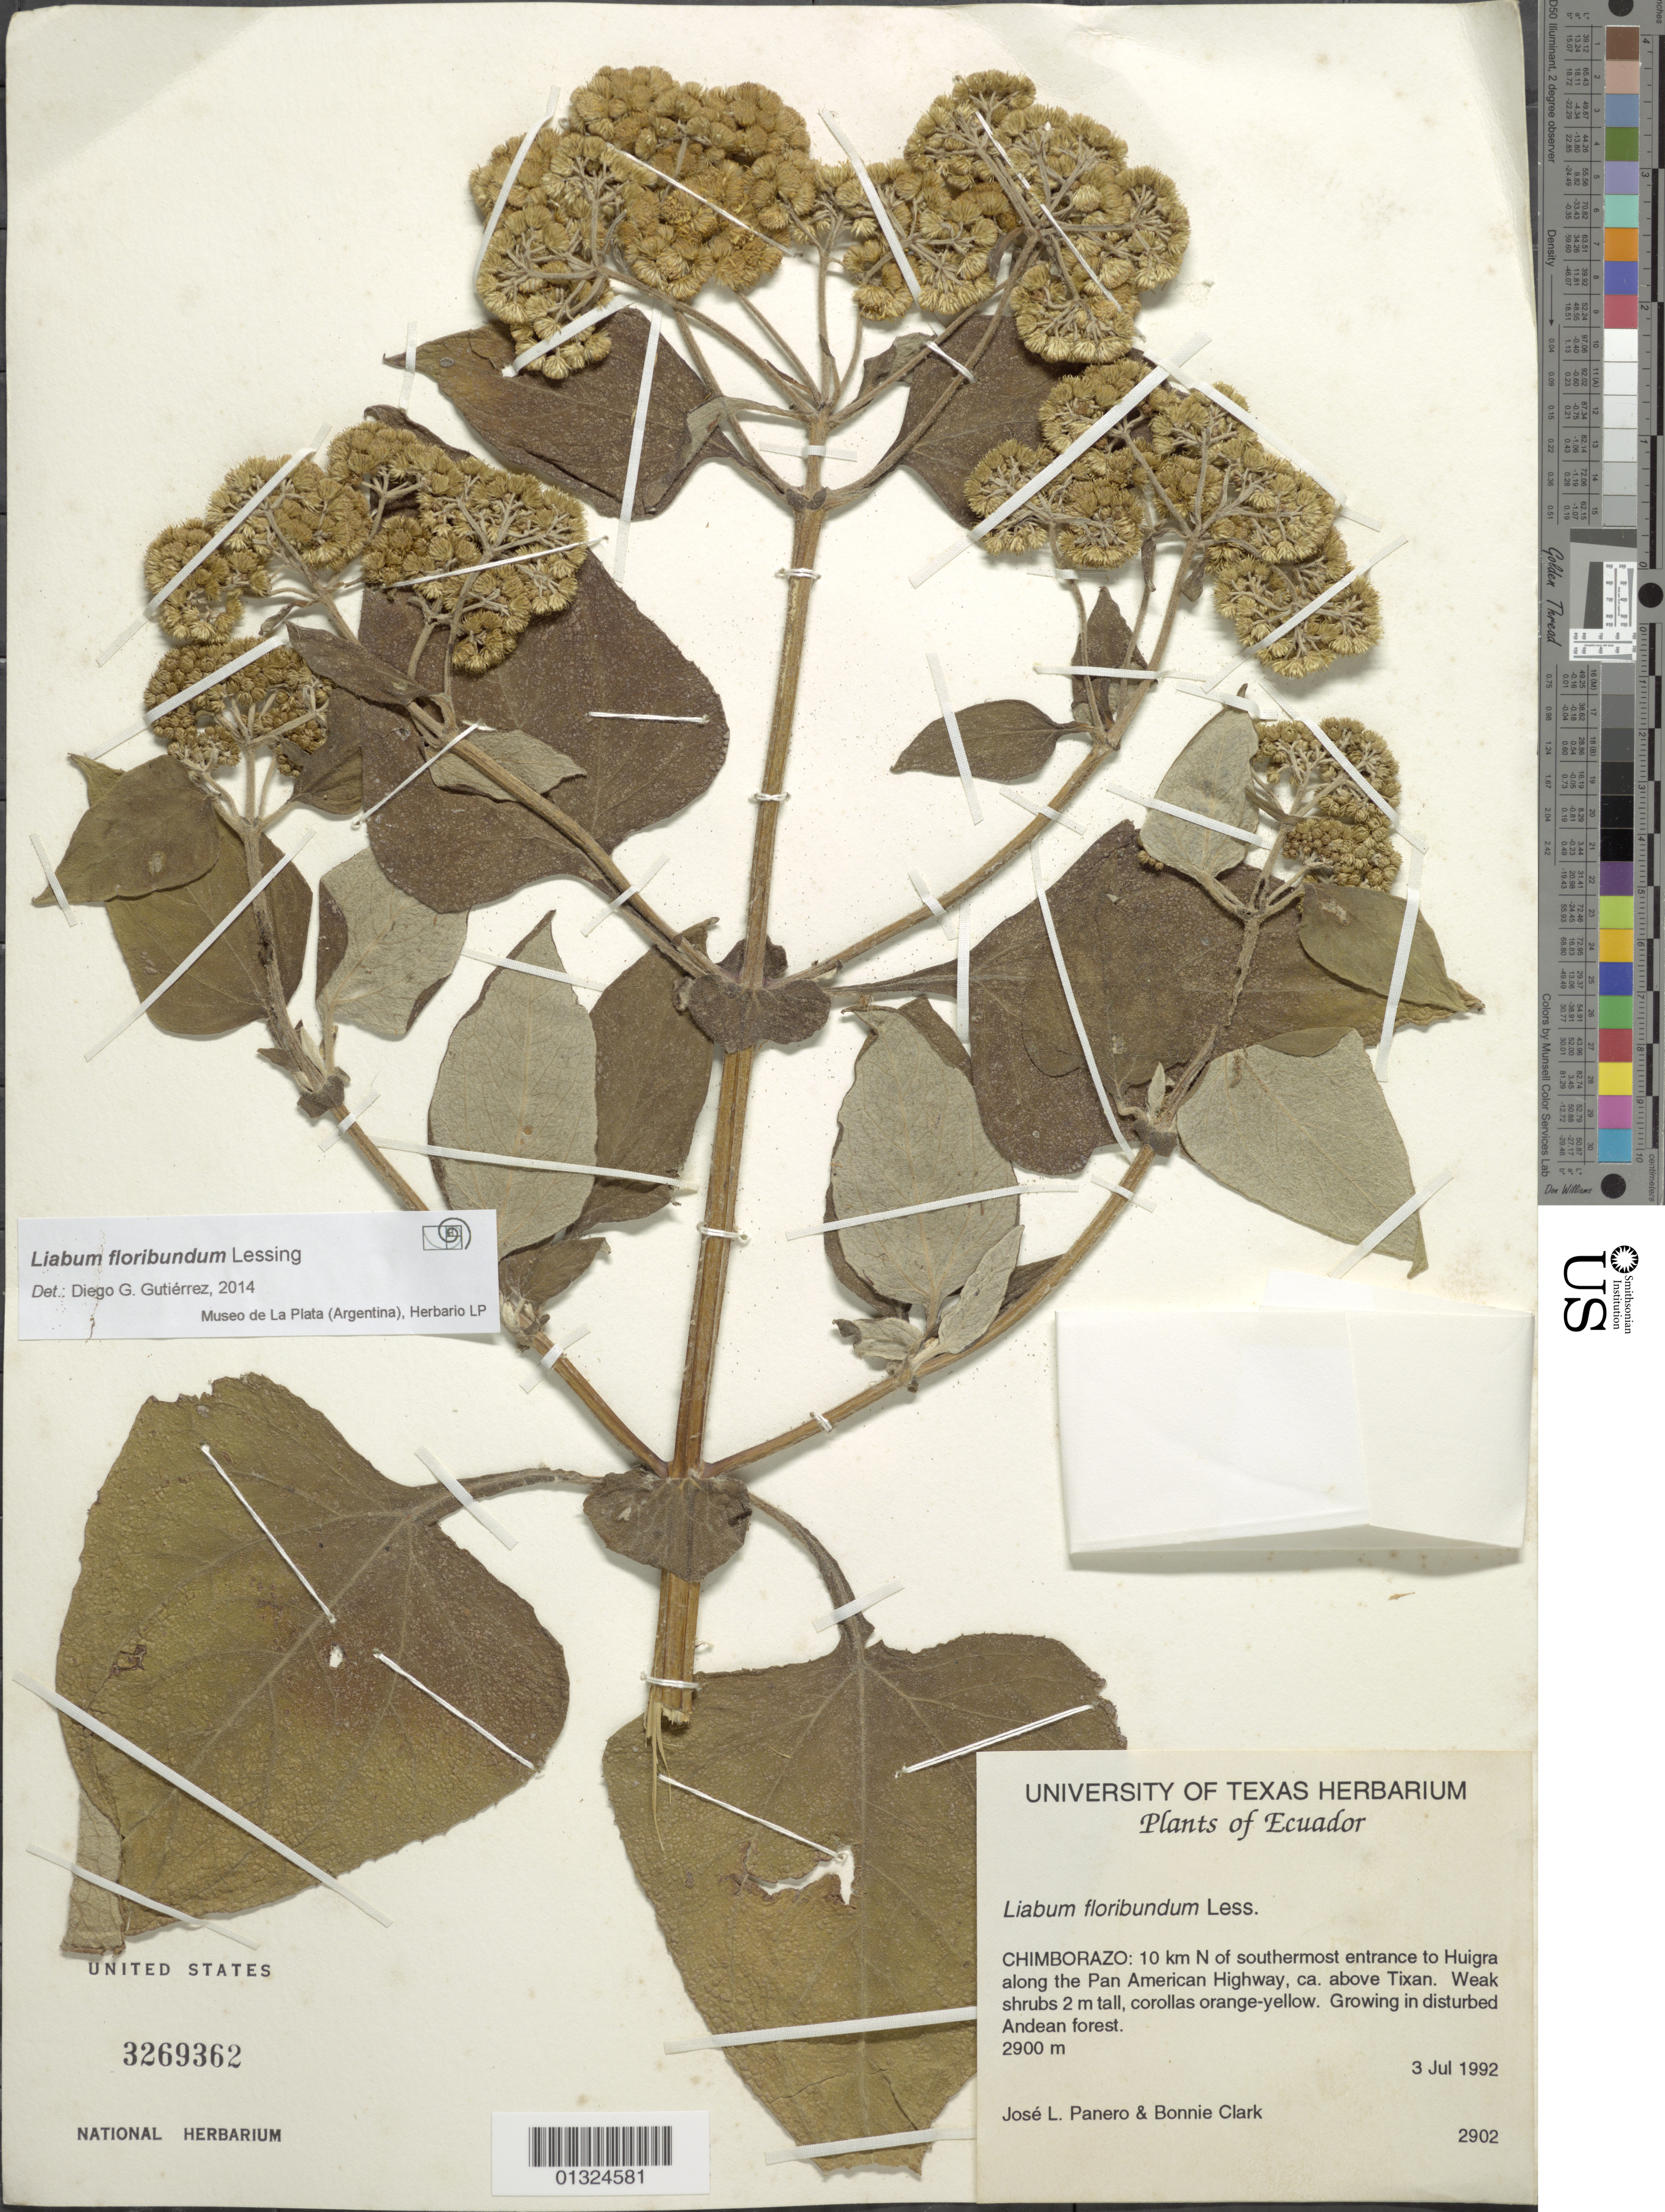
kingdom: Plantae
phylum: Tracheophyta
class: Magnoliopsida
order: Asterales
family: Asteraceae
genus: Liabum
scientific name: Liabum floribundum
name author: Less.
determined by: Gutierrez, D. G.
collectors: J. Panero E. & B. Clark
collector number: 2902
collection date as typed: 3 July 1992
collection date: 1992-07-03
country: Ecuador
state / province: Chimborazo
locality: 10 km N of Southermost entrance to Huigra along the Pan American Hwy, ca above Tixan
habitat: Growing in disturbed Andean forest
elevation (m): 2900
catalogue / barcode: US 3269362